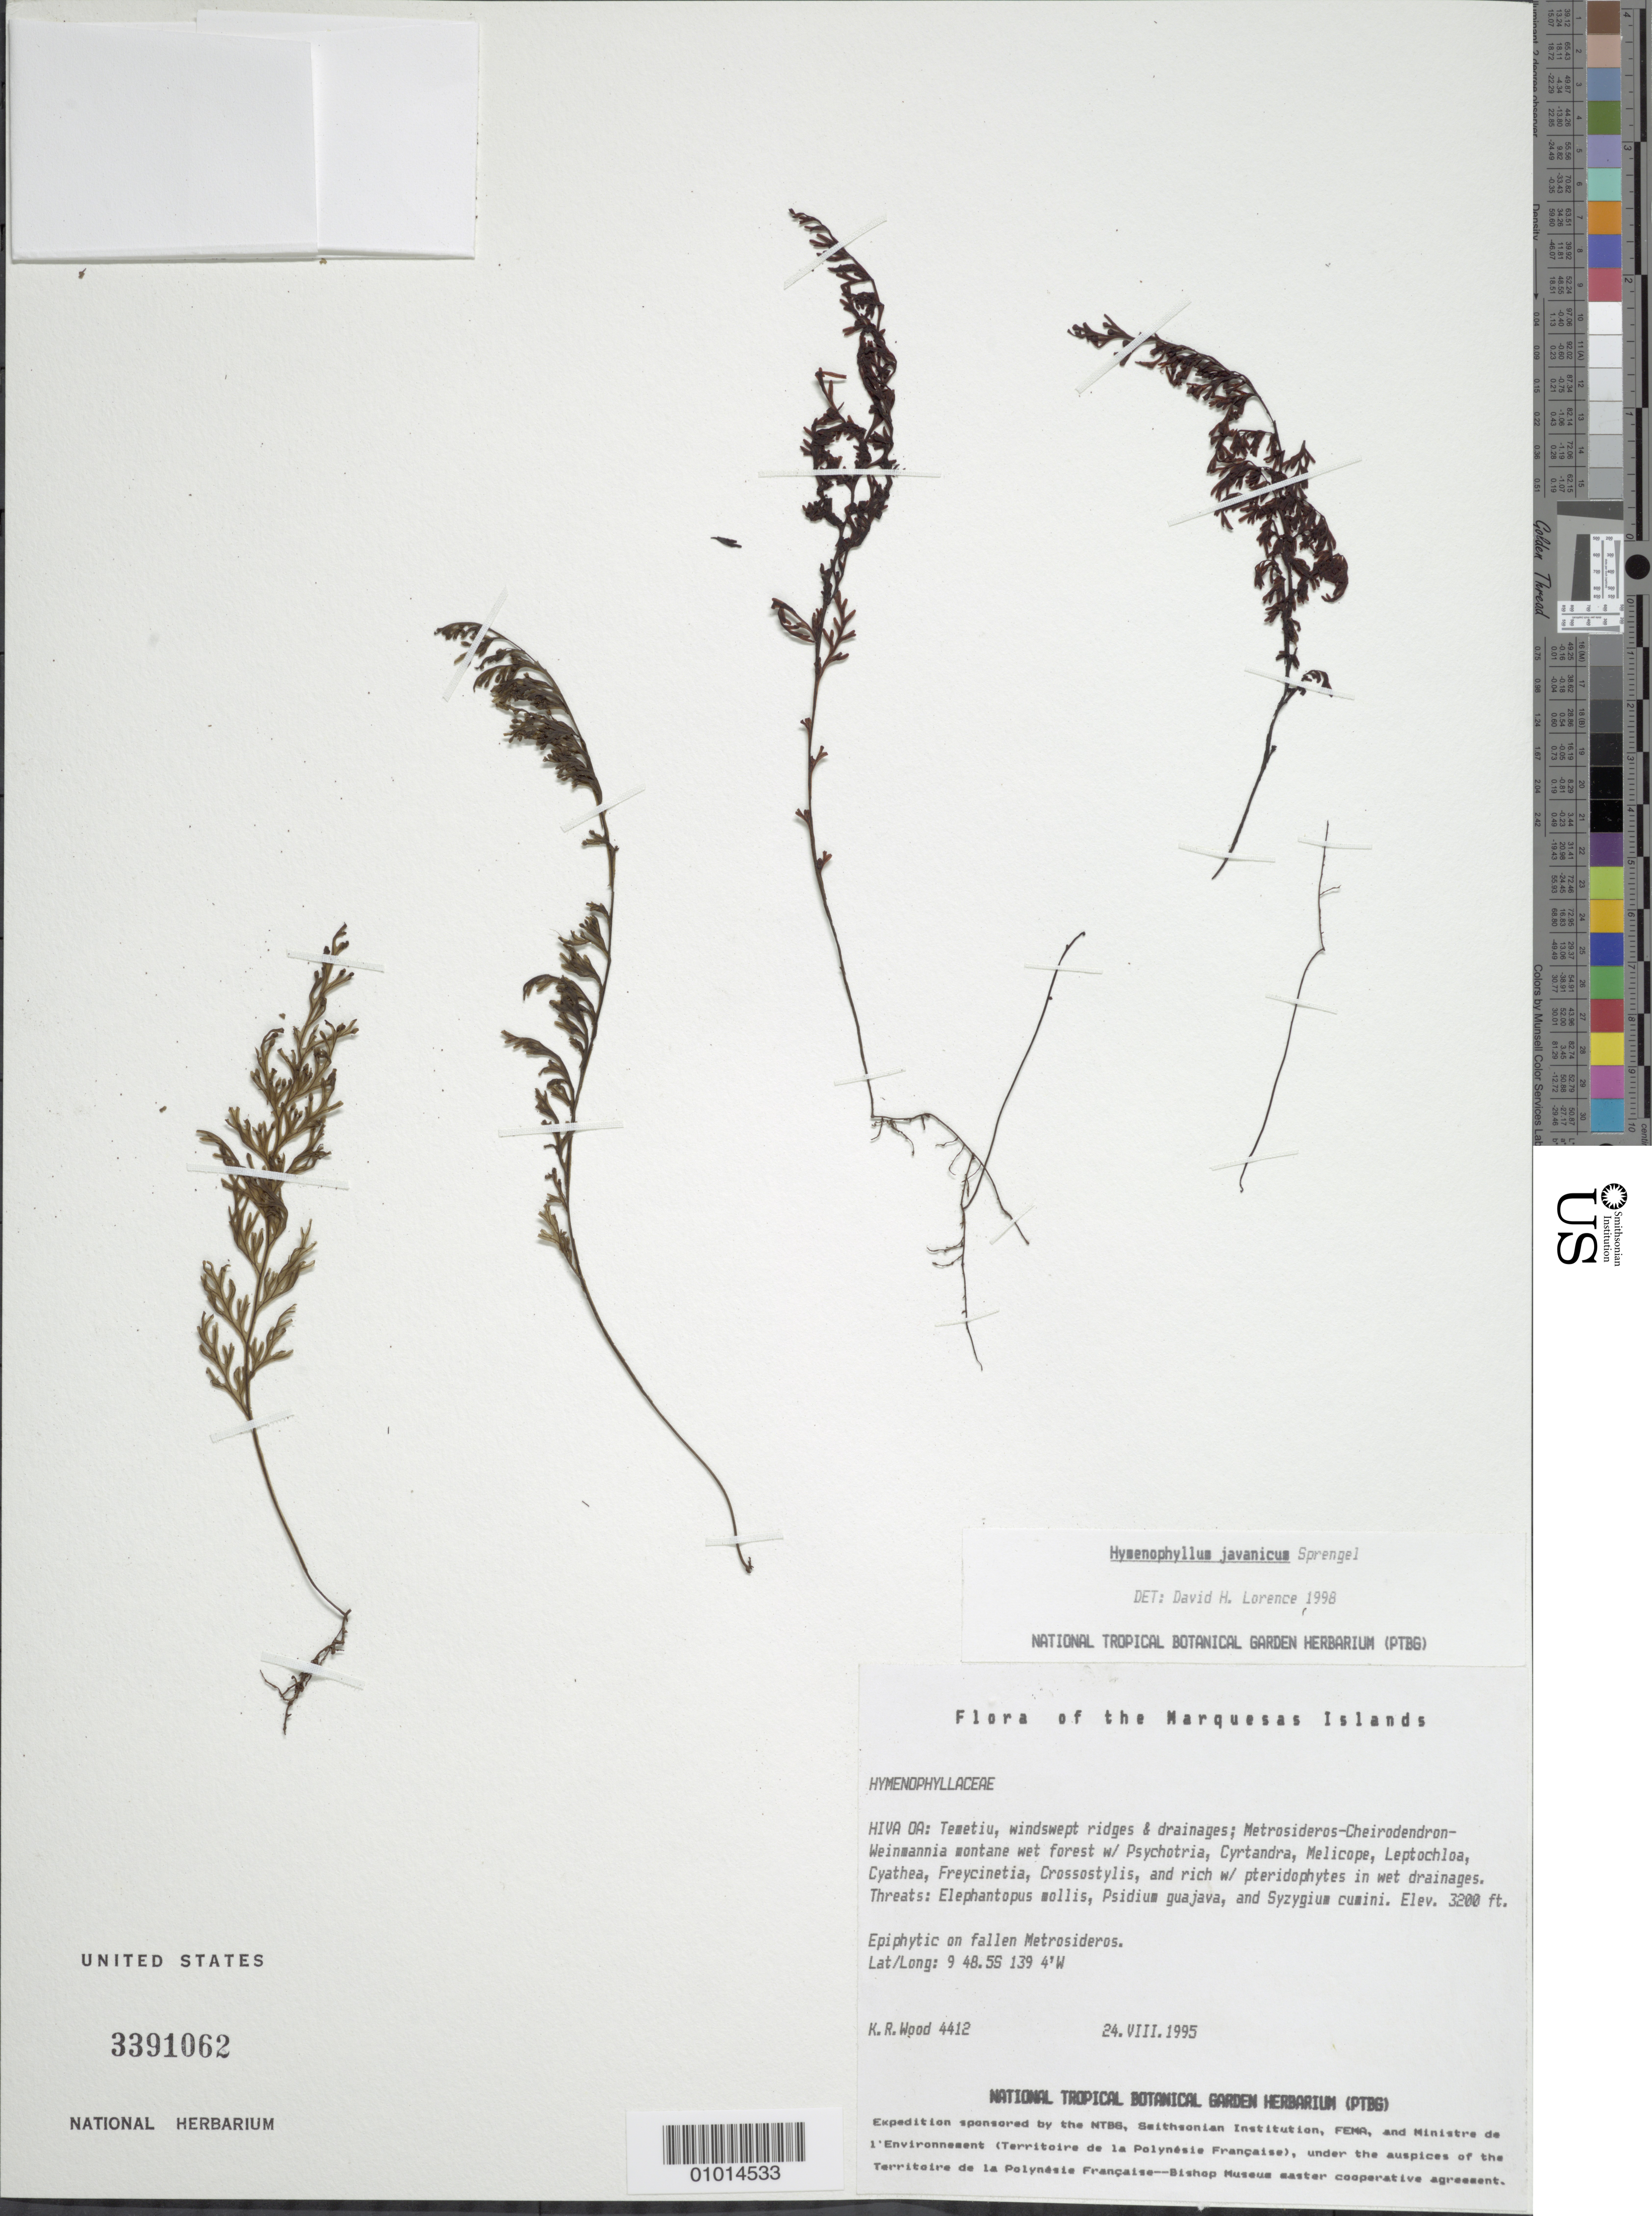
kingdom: Plantae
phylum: Tracheophyta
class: Polypodiopsida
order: Hymenophyllales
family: Hymenophyllaceae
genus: Hymenophyllum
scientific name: Hymenophyllum javanicum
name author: Spreng.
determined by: Lorence, David H., (PTBG), National Tropical Botanical Garden (UNITED STATES)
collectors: K. R. Wood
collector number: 4412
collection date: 1995-08-24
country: French Polynesia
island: Hiva Oa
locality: Temetiu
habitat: windswept ridges and drainages, In Metrosideros-Cheirodendron-Weinmannia montane wet forest and Cyathea-Freycinetia with rich pteridophytes in wet drainages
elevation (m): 975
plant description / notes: Elaphantopsis mollis, Psidium guajava, Syzygium cuminii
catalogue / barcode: US 3391062